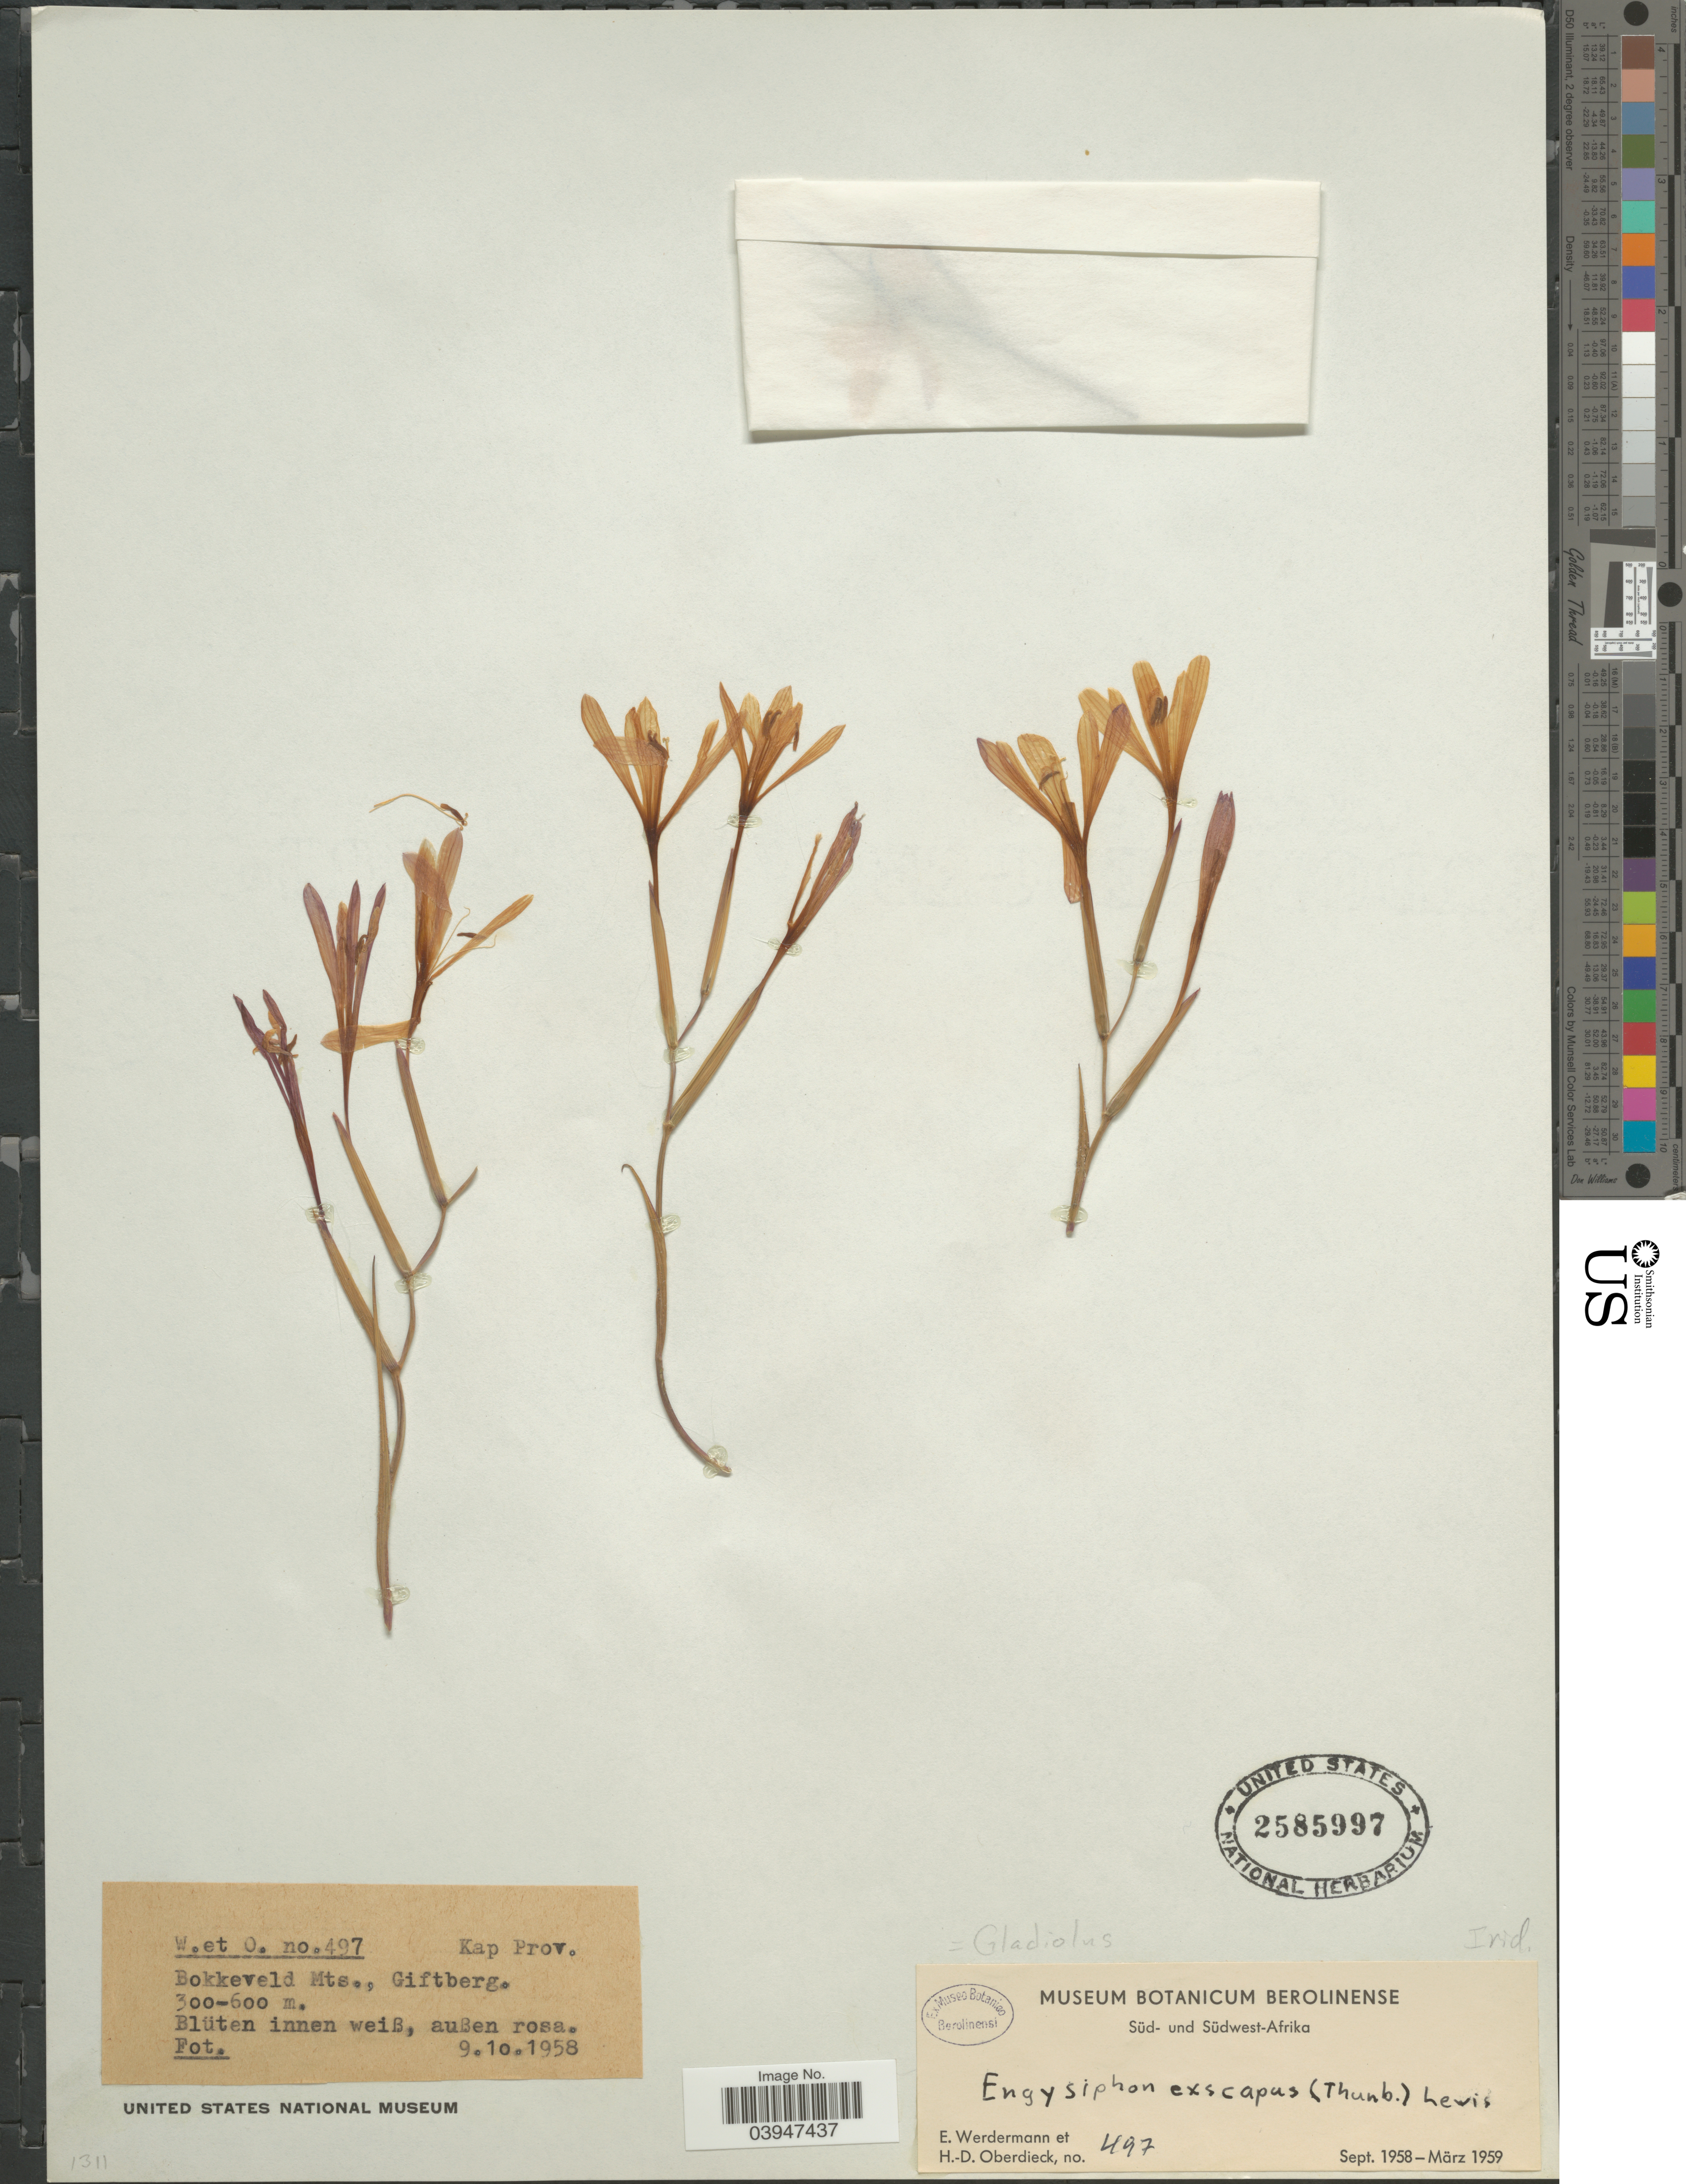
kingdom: Plantae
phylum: Tracheophyta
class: Liliopsida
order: Asparagales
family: Iridaceae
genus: Gladiolus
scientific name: Gladiolus exscapus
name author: Thunb.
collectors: E. Werdermann & H. Oberdieck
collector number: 497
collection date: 1958-10-09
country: South Africa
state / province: Western Cape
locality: Kap Prov. Bokkeveld Mts., Giftberg. Blüten innen weiß, außen rosa.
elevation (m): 300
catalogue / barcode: US 2585997